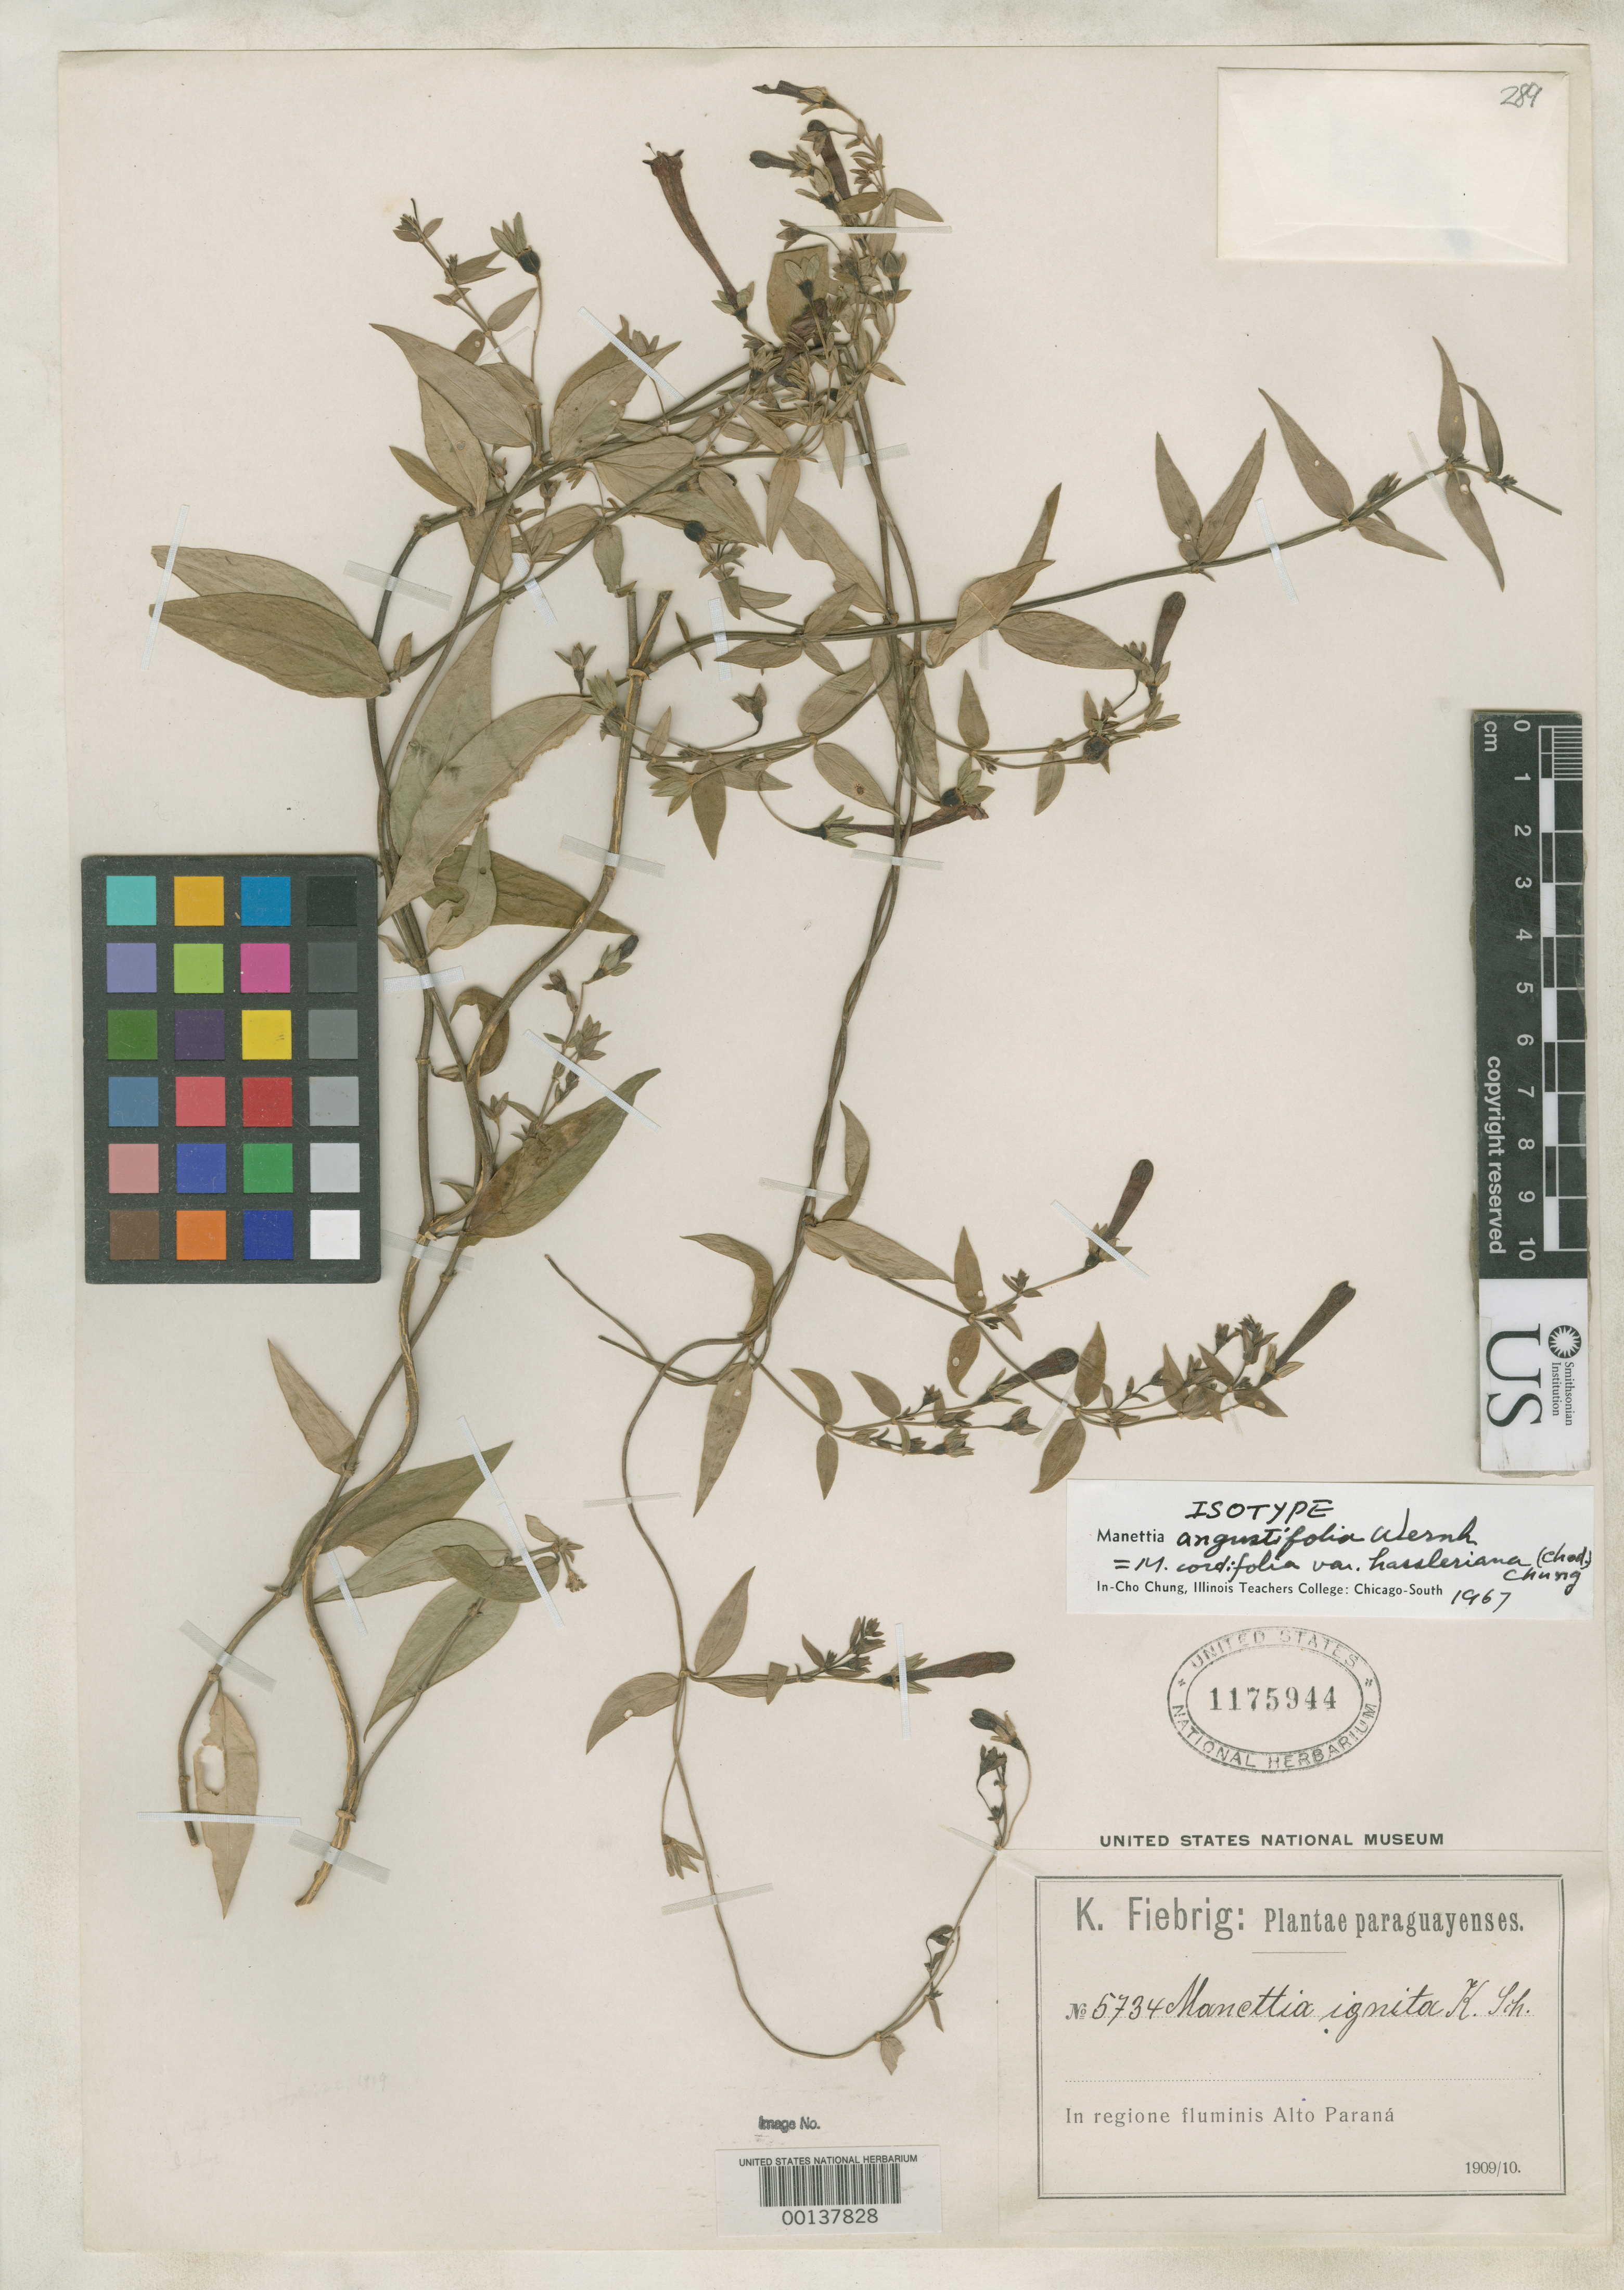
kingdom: Plantae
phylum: Tracheophyta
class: Magnoliopsida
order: Gentianales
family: Rubiaceae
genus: Manettia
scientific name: Manettia angustifolia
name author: Wernham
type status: Isotype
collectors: K. Fiebrig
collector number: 5734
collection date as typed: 1909 to -- --- 1910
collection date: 1909/1910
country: Paraguay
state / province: Alto Paraná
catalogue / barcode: US 1175944